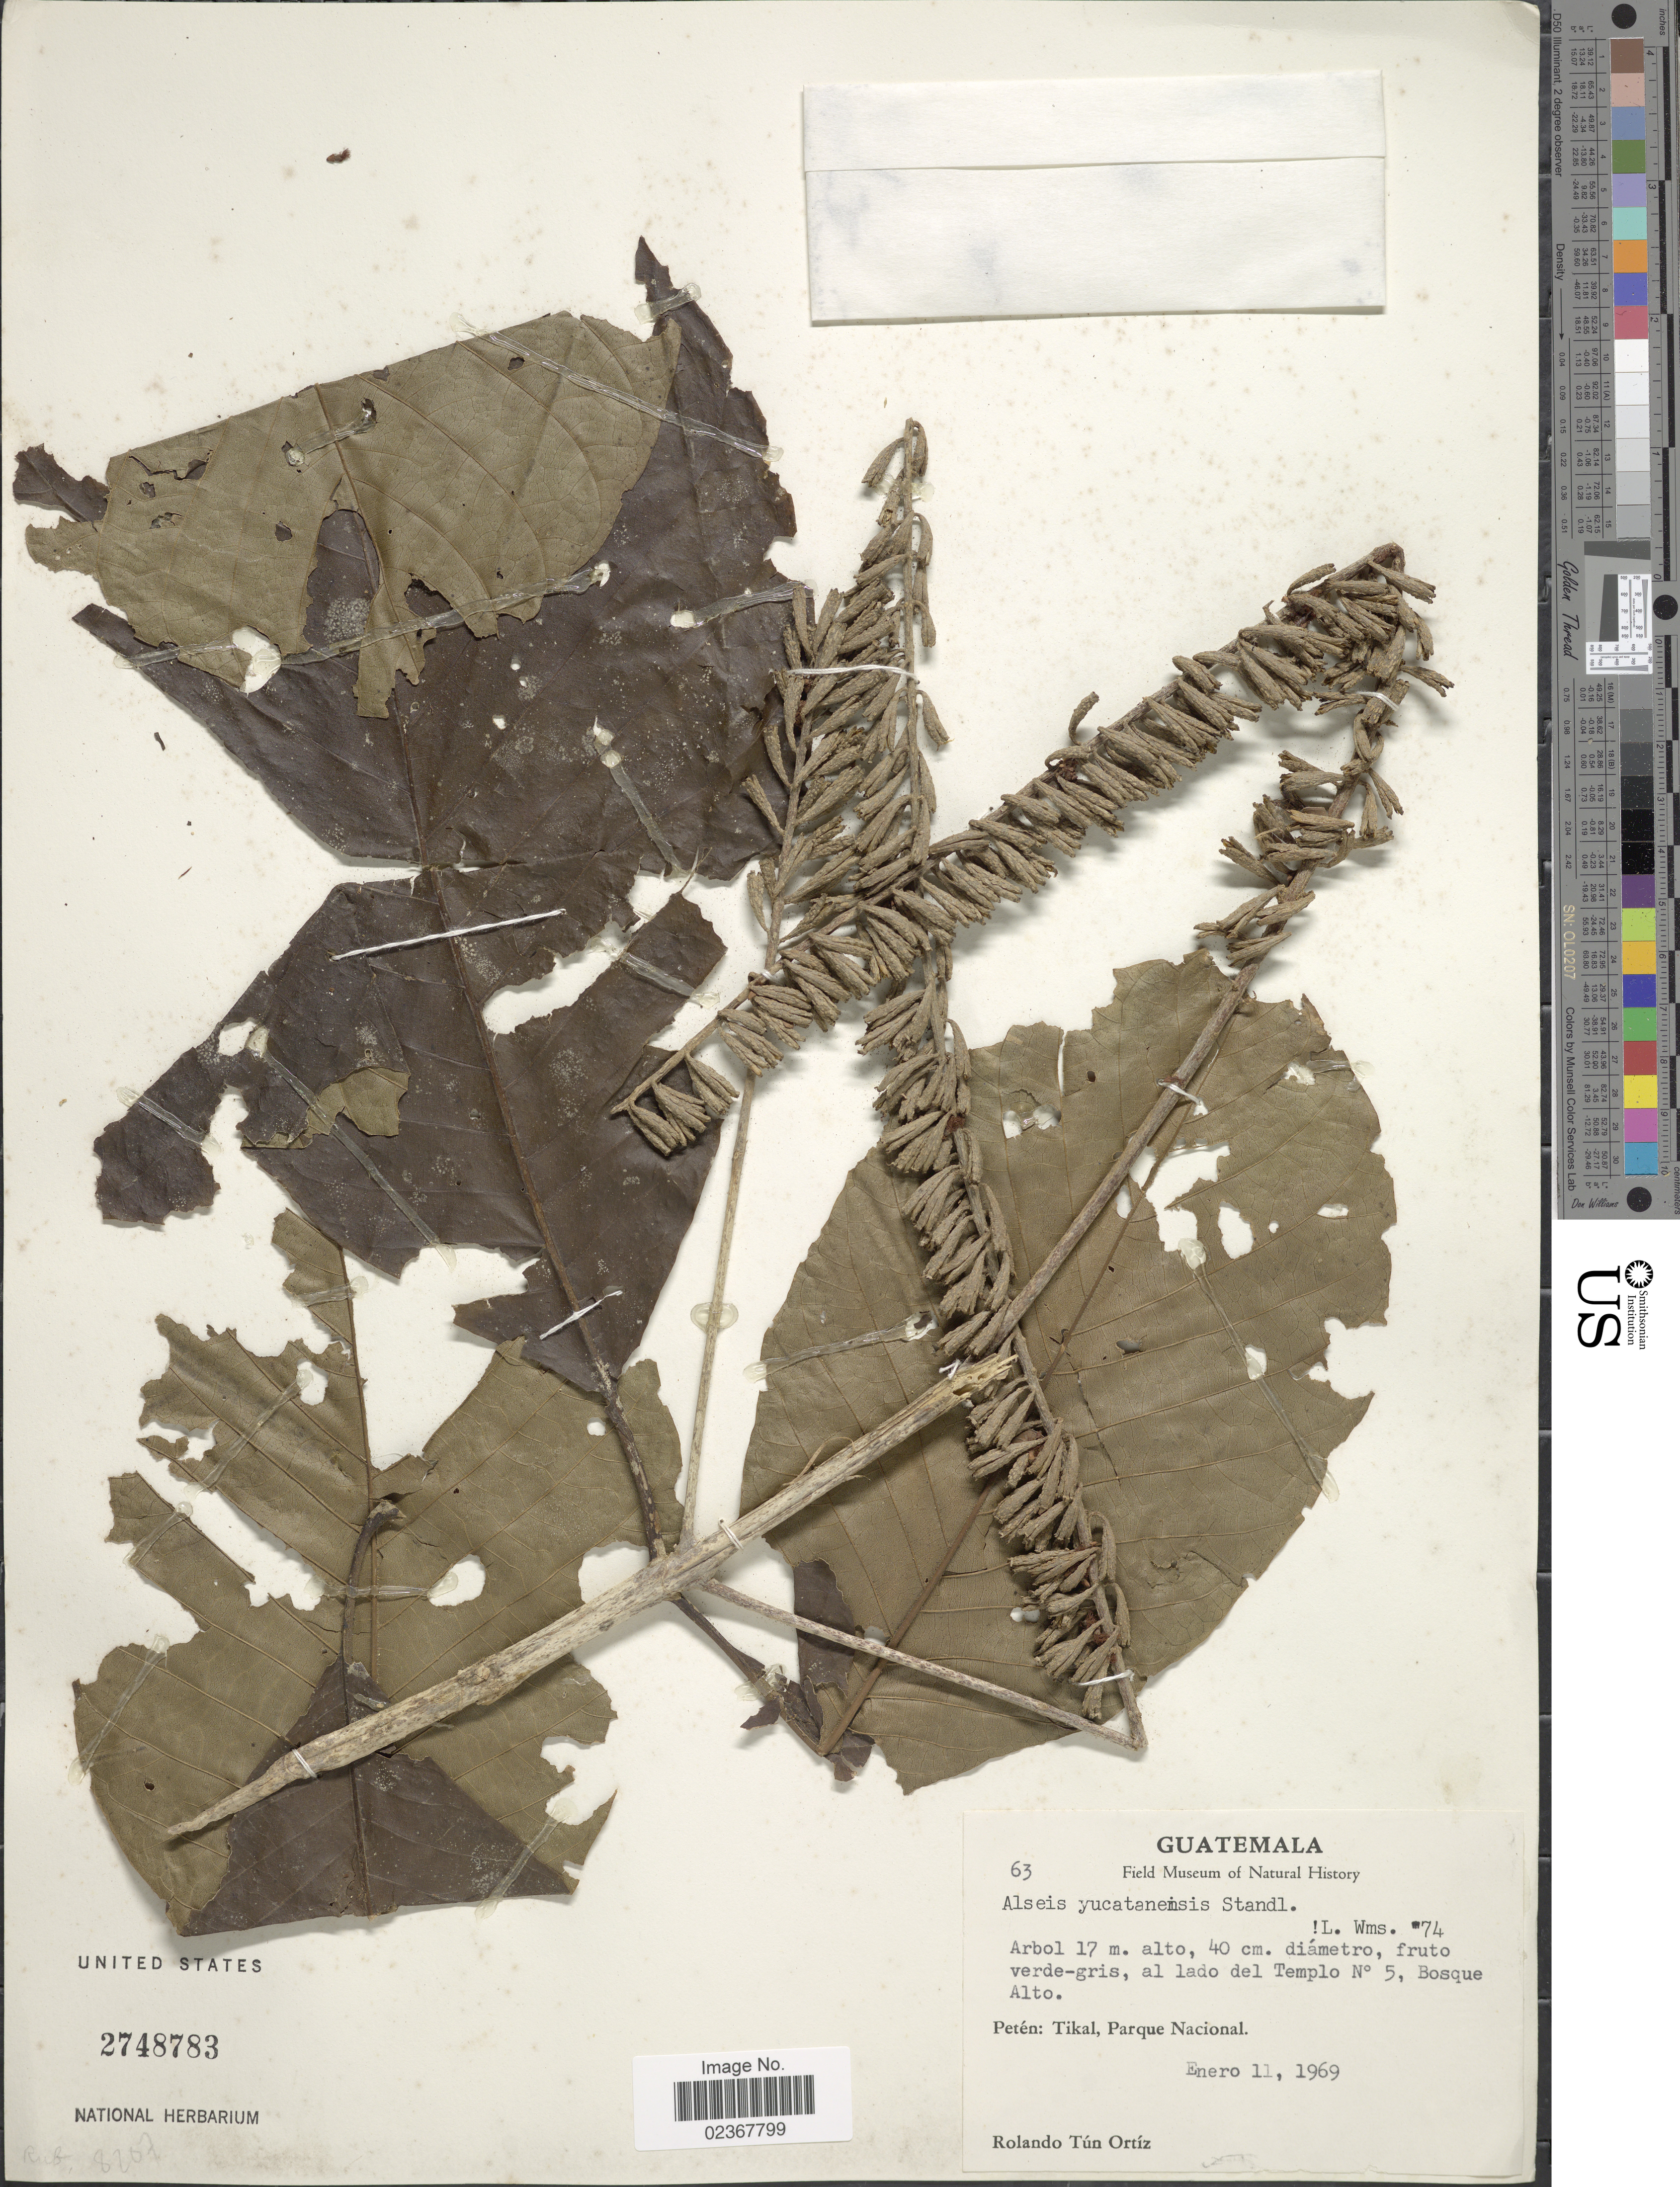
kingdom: Plantae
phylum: Tracheophyta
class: Magnoliopsida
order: Gentianales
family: Rubiaceae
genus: Alseis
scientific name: Alseis yucatanensis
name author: Standl.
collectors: R. T. Ortíz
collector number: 63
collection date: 1969-01-11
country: Guatemala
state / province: El Petén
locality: Al lado del Templo Nº 5, Bosque Alto. Peten: Tikal, Parque Nacional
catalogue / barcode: US 2748783